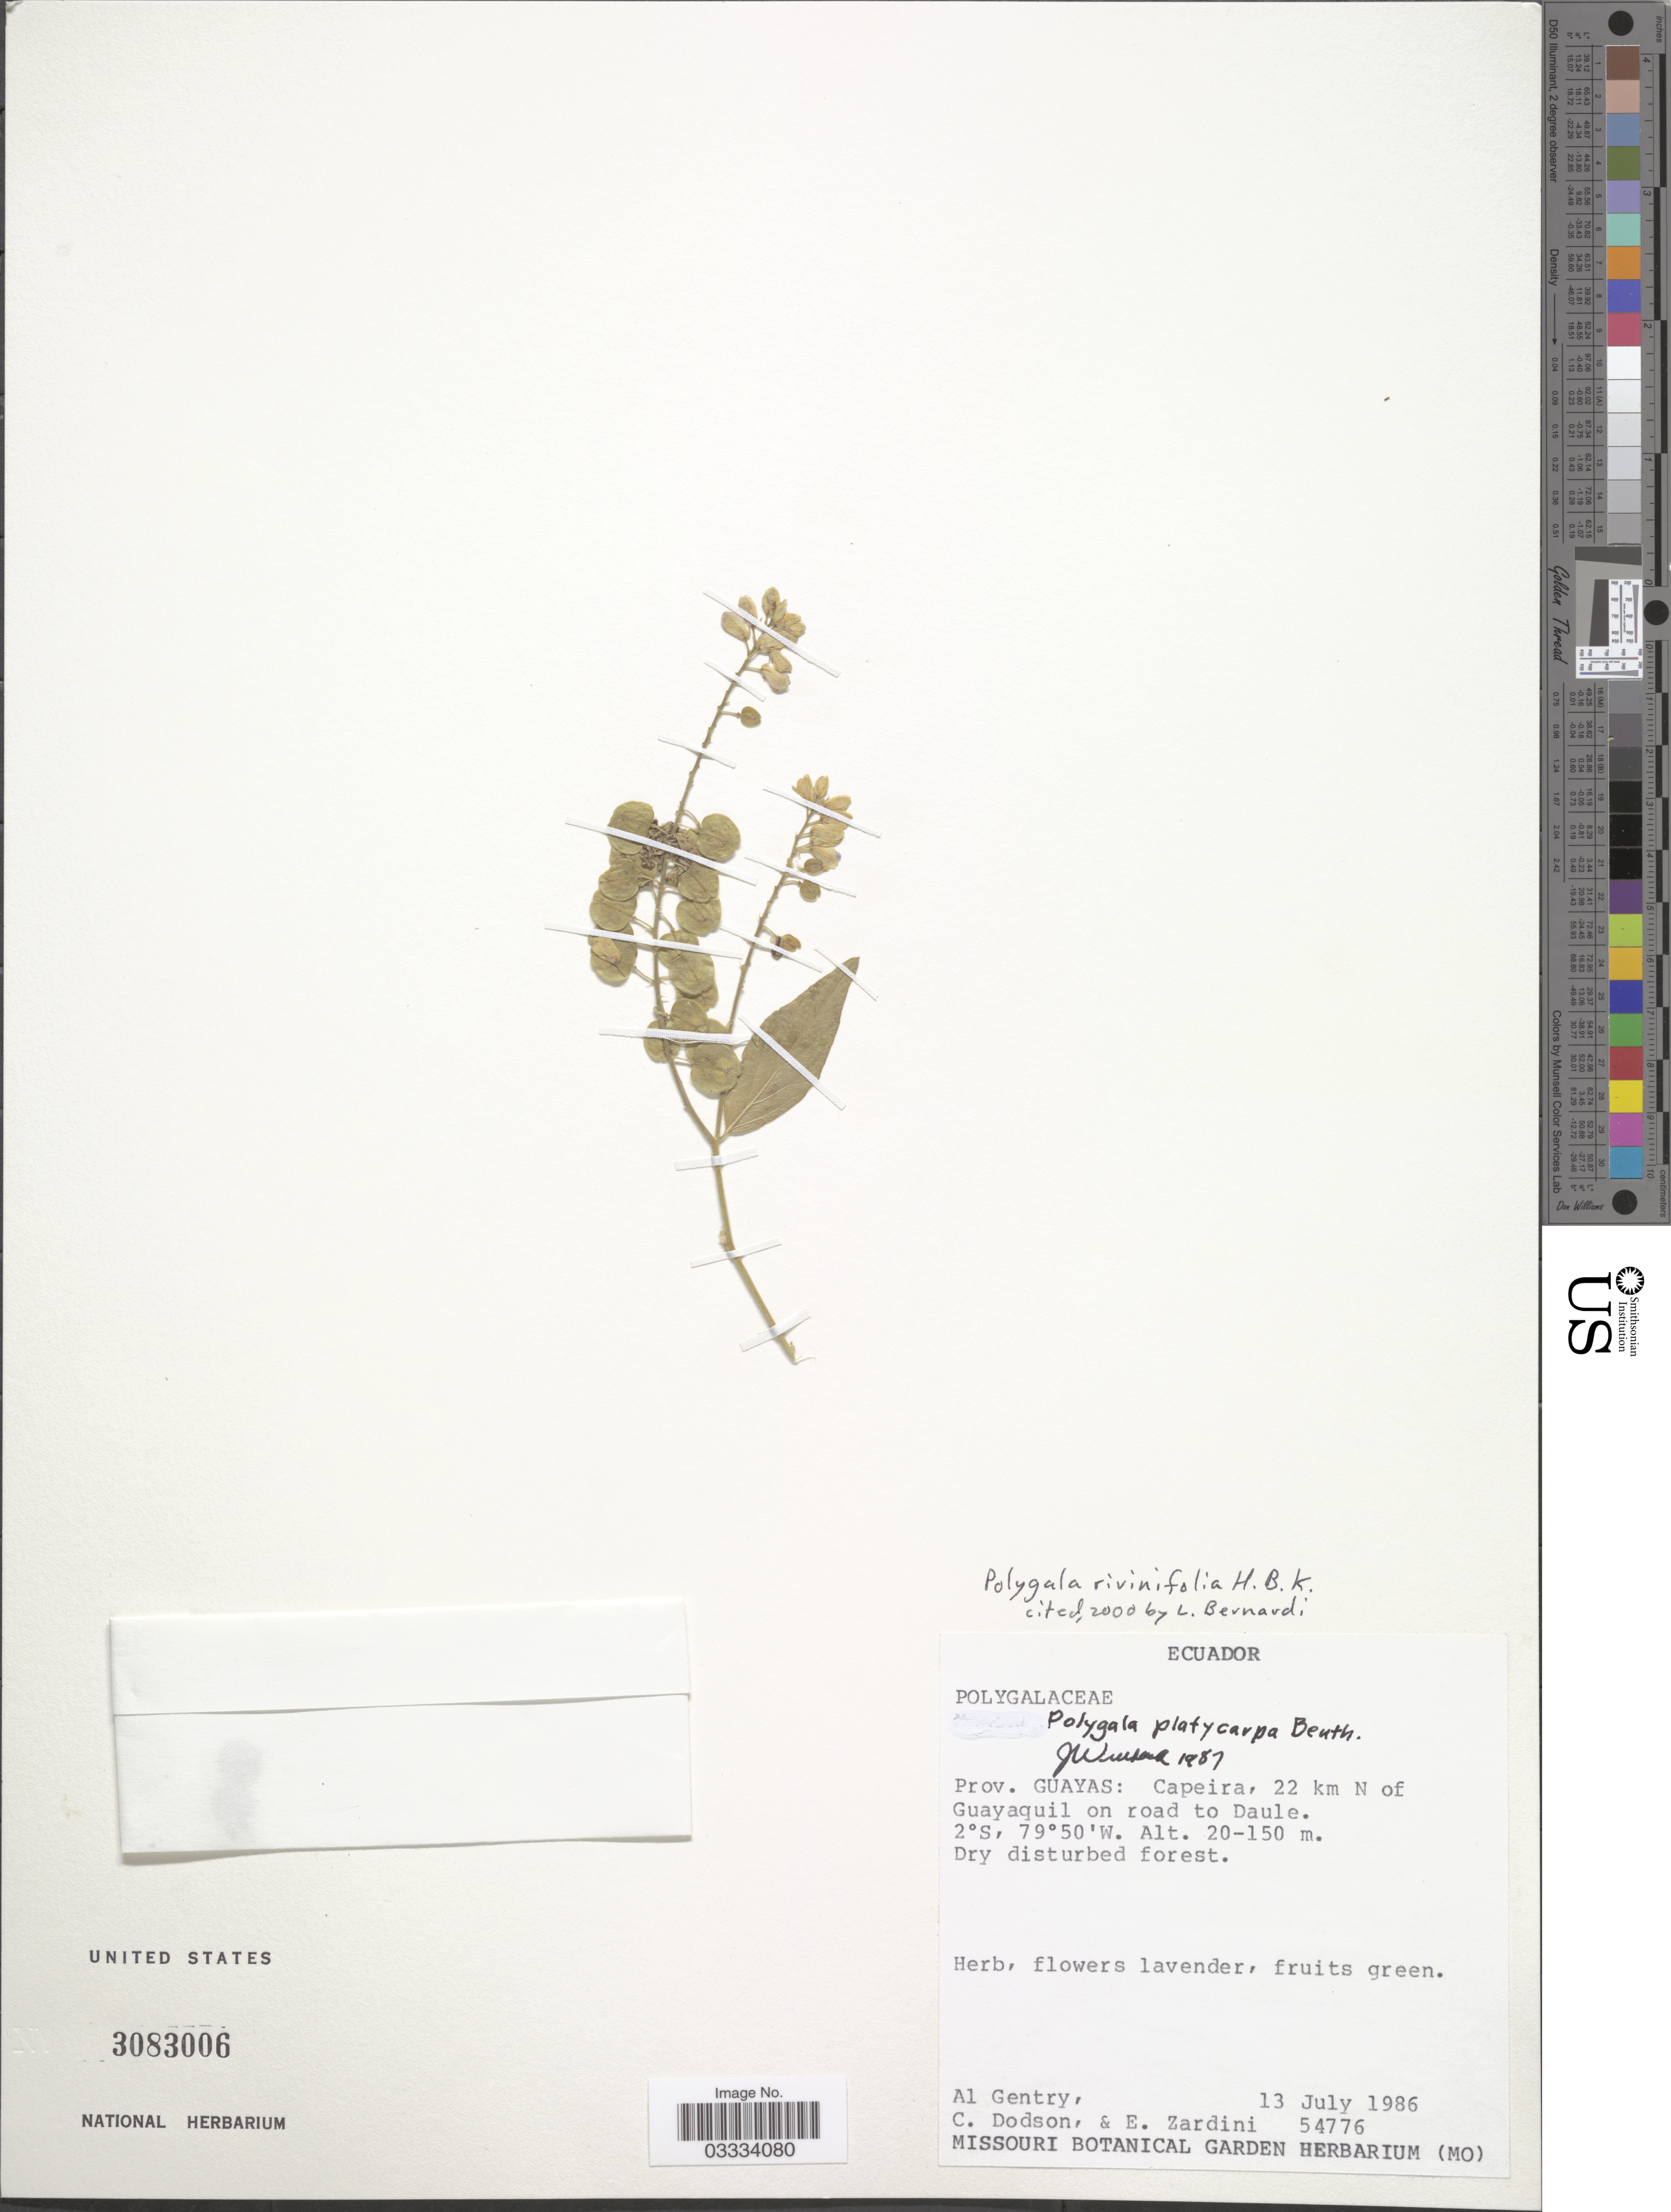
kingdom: Plantae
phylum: Tracheophyta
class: Magnoliopsida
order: Fabales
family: Polygalaceae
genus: Hebecarpa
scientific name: Hebecarpa platycarpa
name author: (Benth.) J.R. Abbott & J.F.B. Pastore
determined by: Strong, Mark T., (BOT), Smithsonian Institution - National Museum of Natural History (UNITED STATES)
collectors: A. H. Gentry, C. Dodson & E. Zardini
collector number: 54776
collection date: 1986-07-13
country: Ecuador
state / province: Guayas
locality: Capeira, 22 km N of Guayaquil on road to Daule.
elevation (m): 20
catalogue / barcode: US 3083006